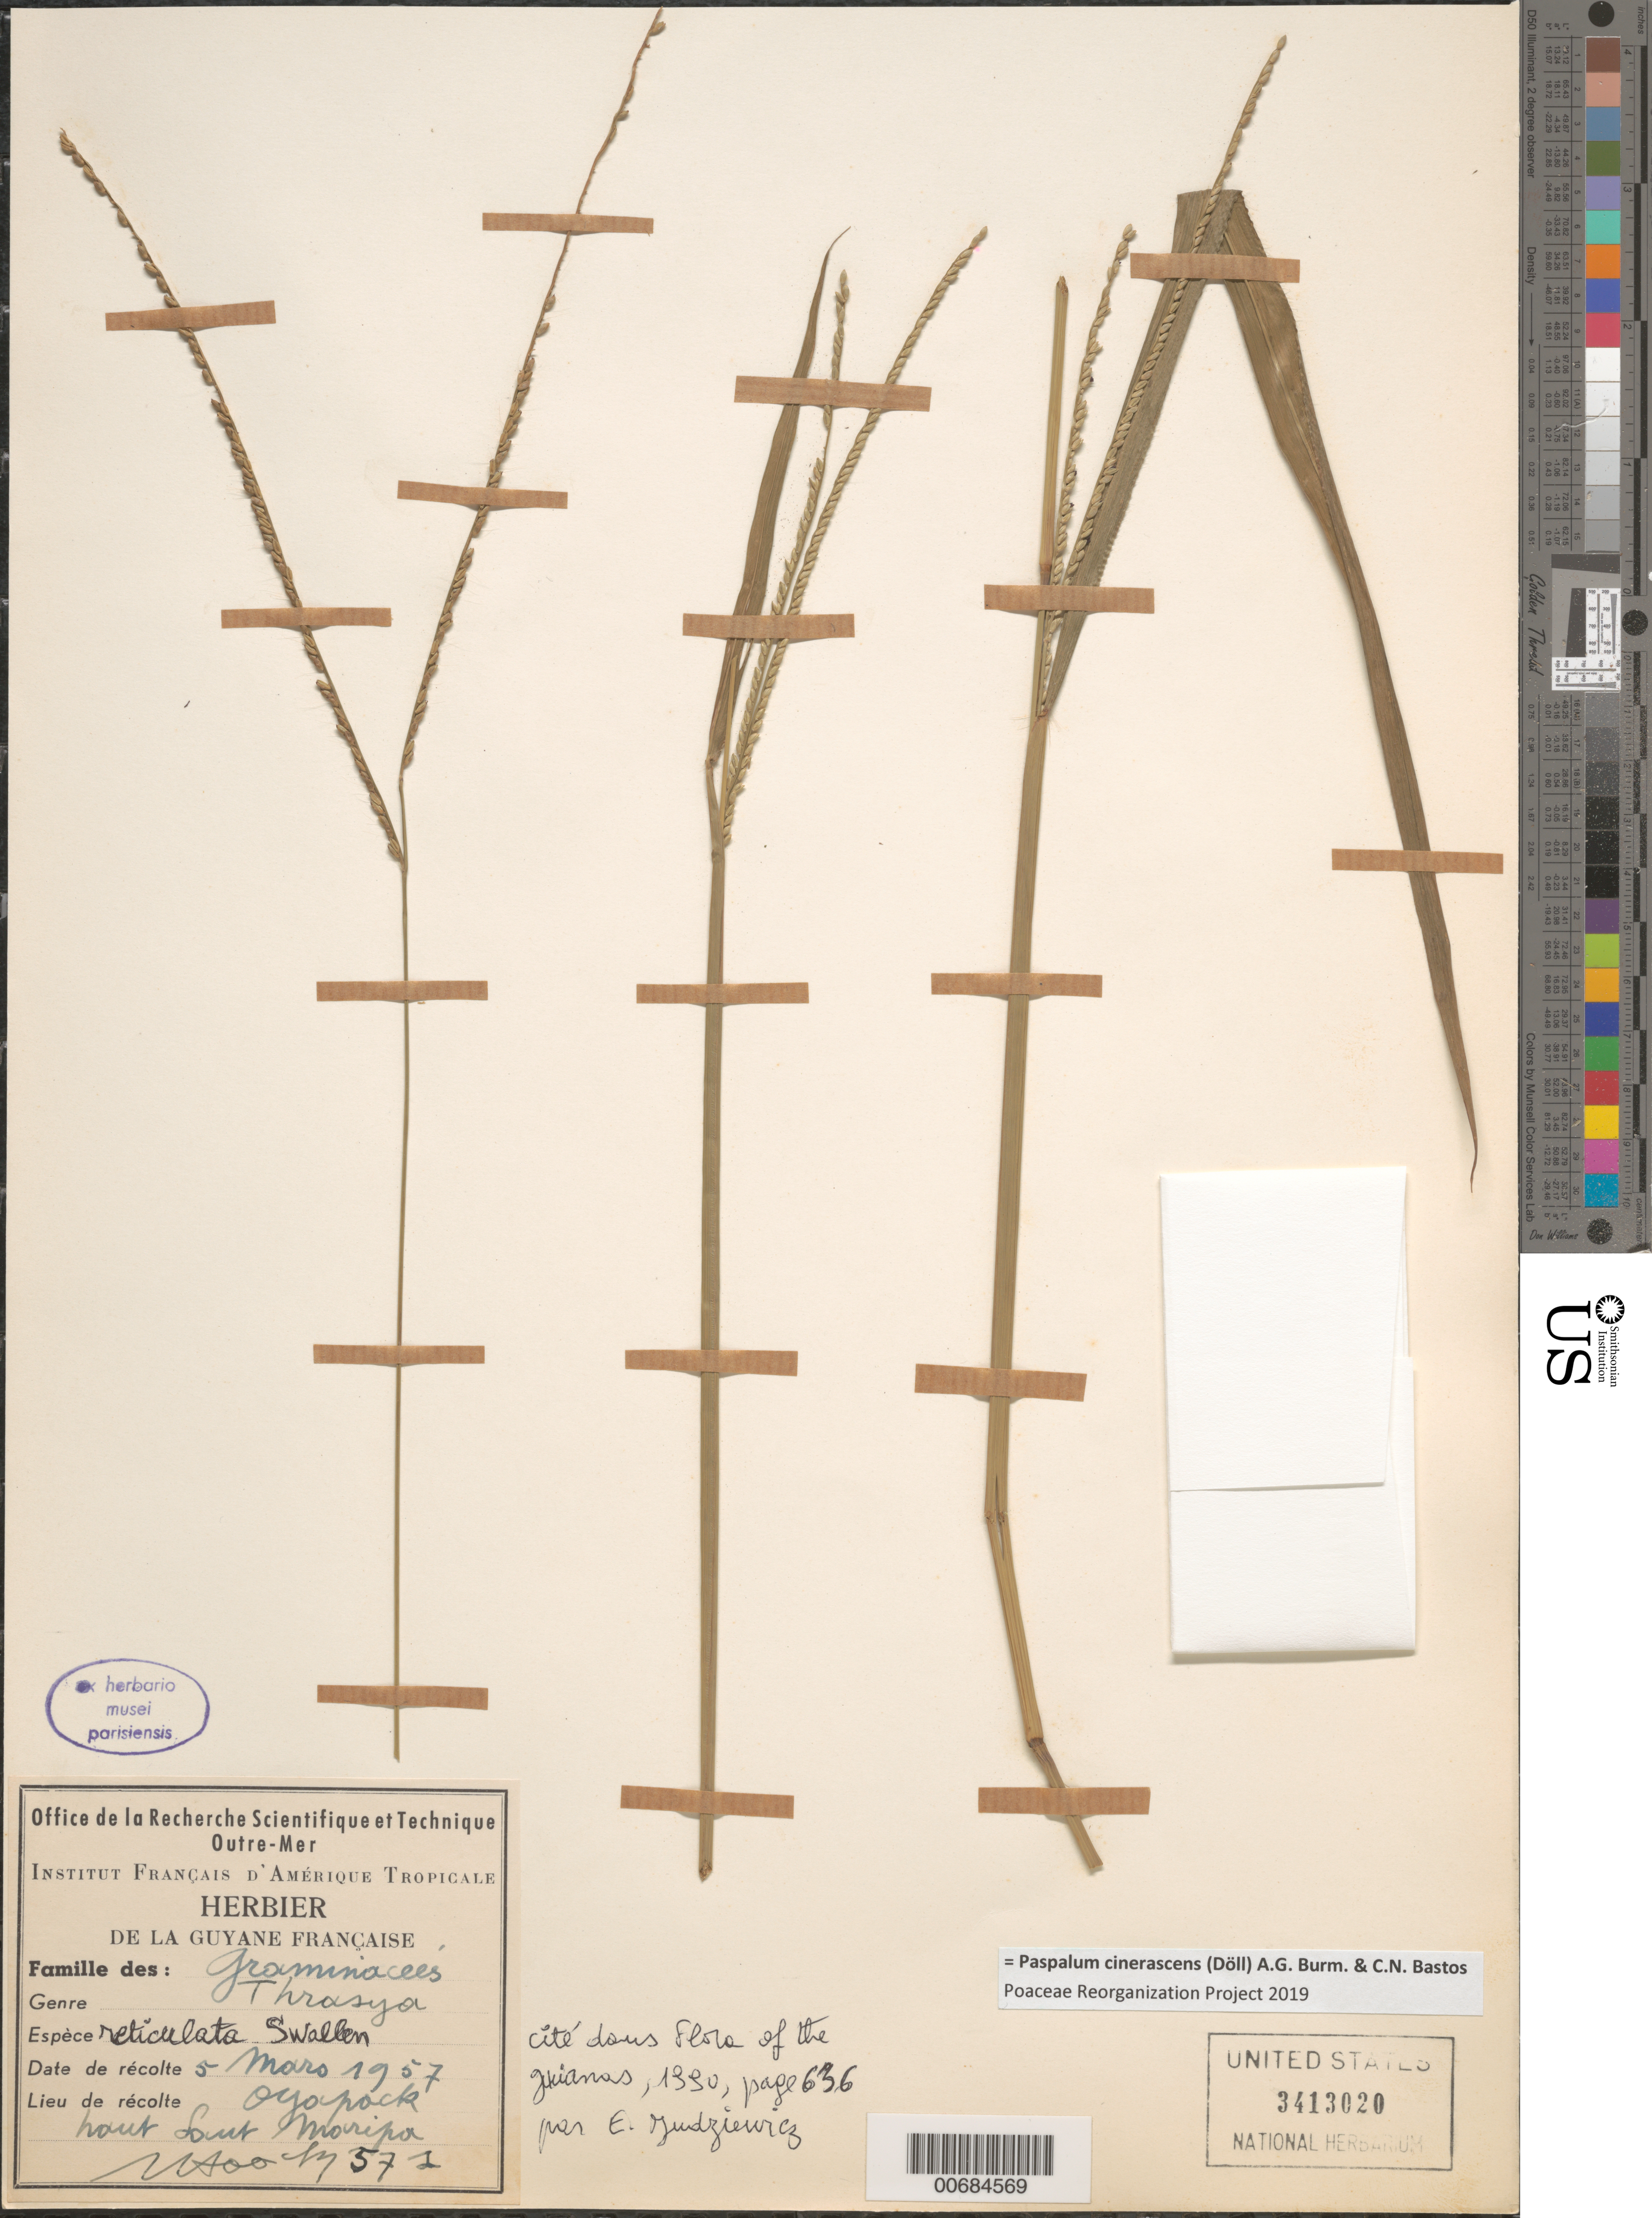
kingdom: Plantae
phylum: Tracheophyta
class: Liliopsida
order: Poales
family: Poaceae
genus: Thrasya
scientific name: Thrasya reticulata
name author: Swallen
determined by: Judziewicz, E. J.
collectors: J. Hoock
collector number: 571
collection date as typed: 5-Mar-57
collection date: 1957-03-05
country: French Guiana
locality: Oyapock, haut Saut Maripa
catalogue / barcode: US 3413020